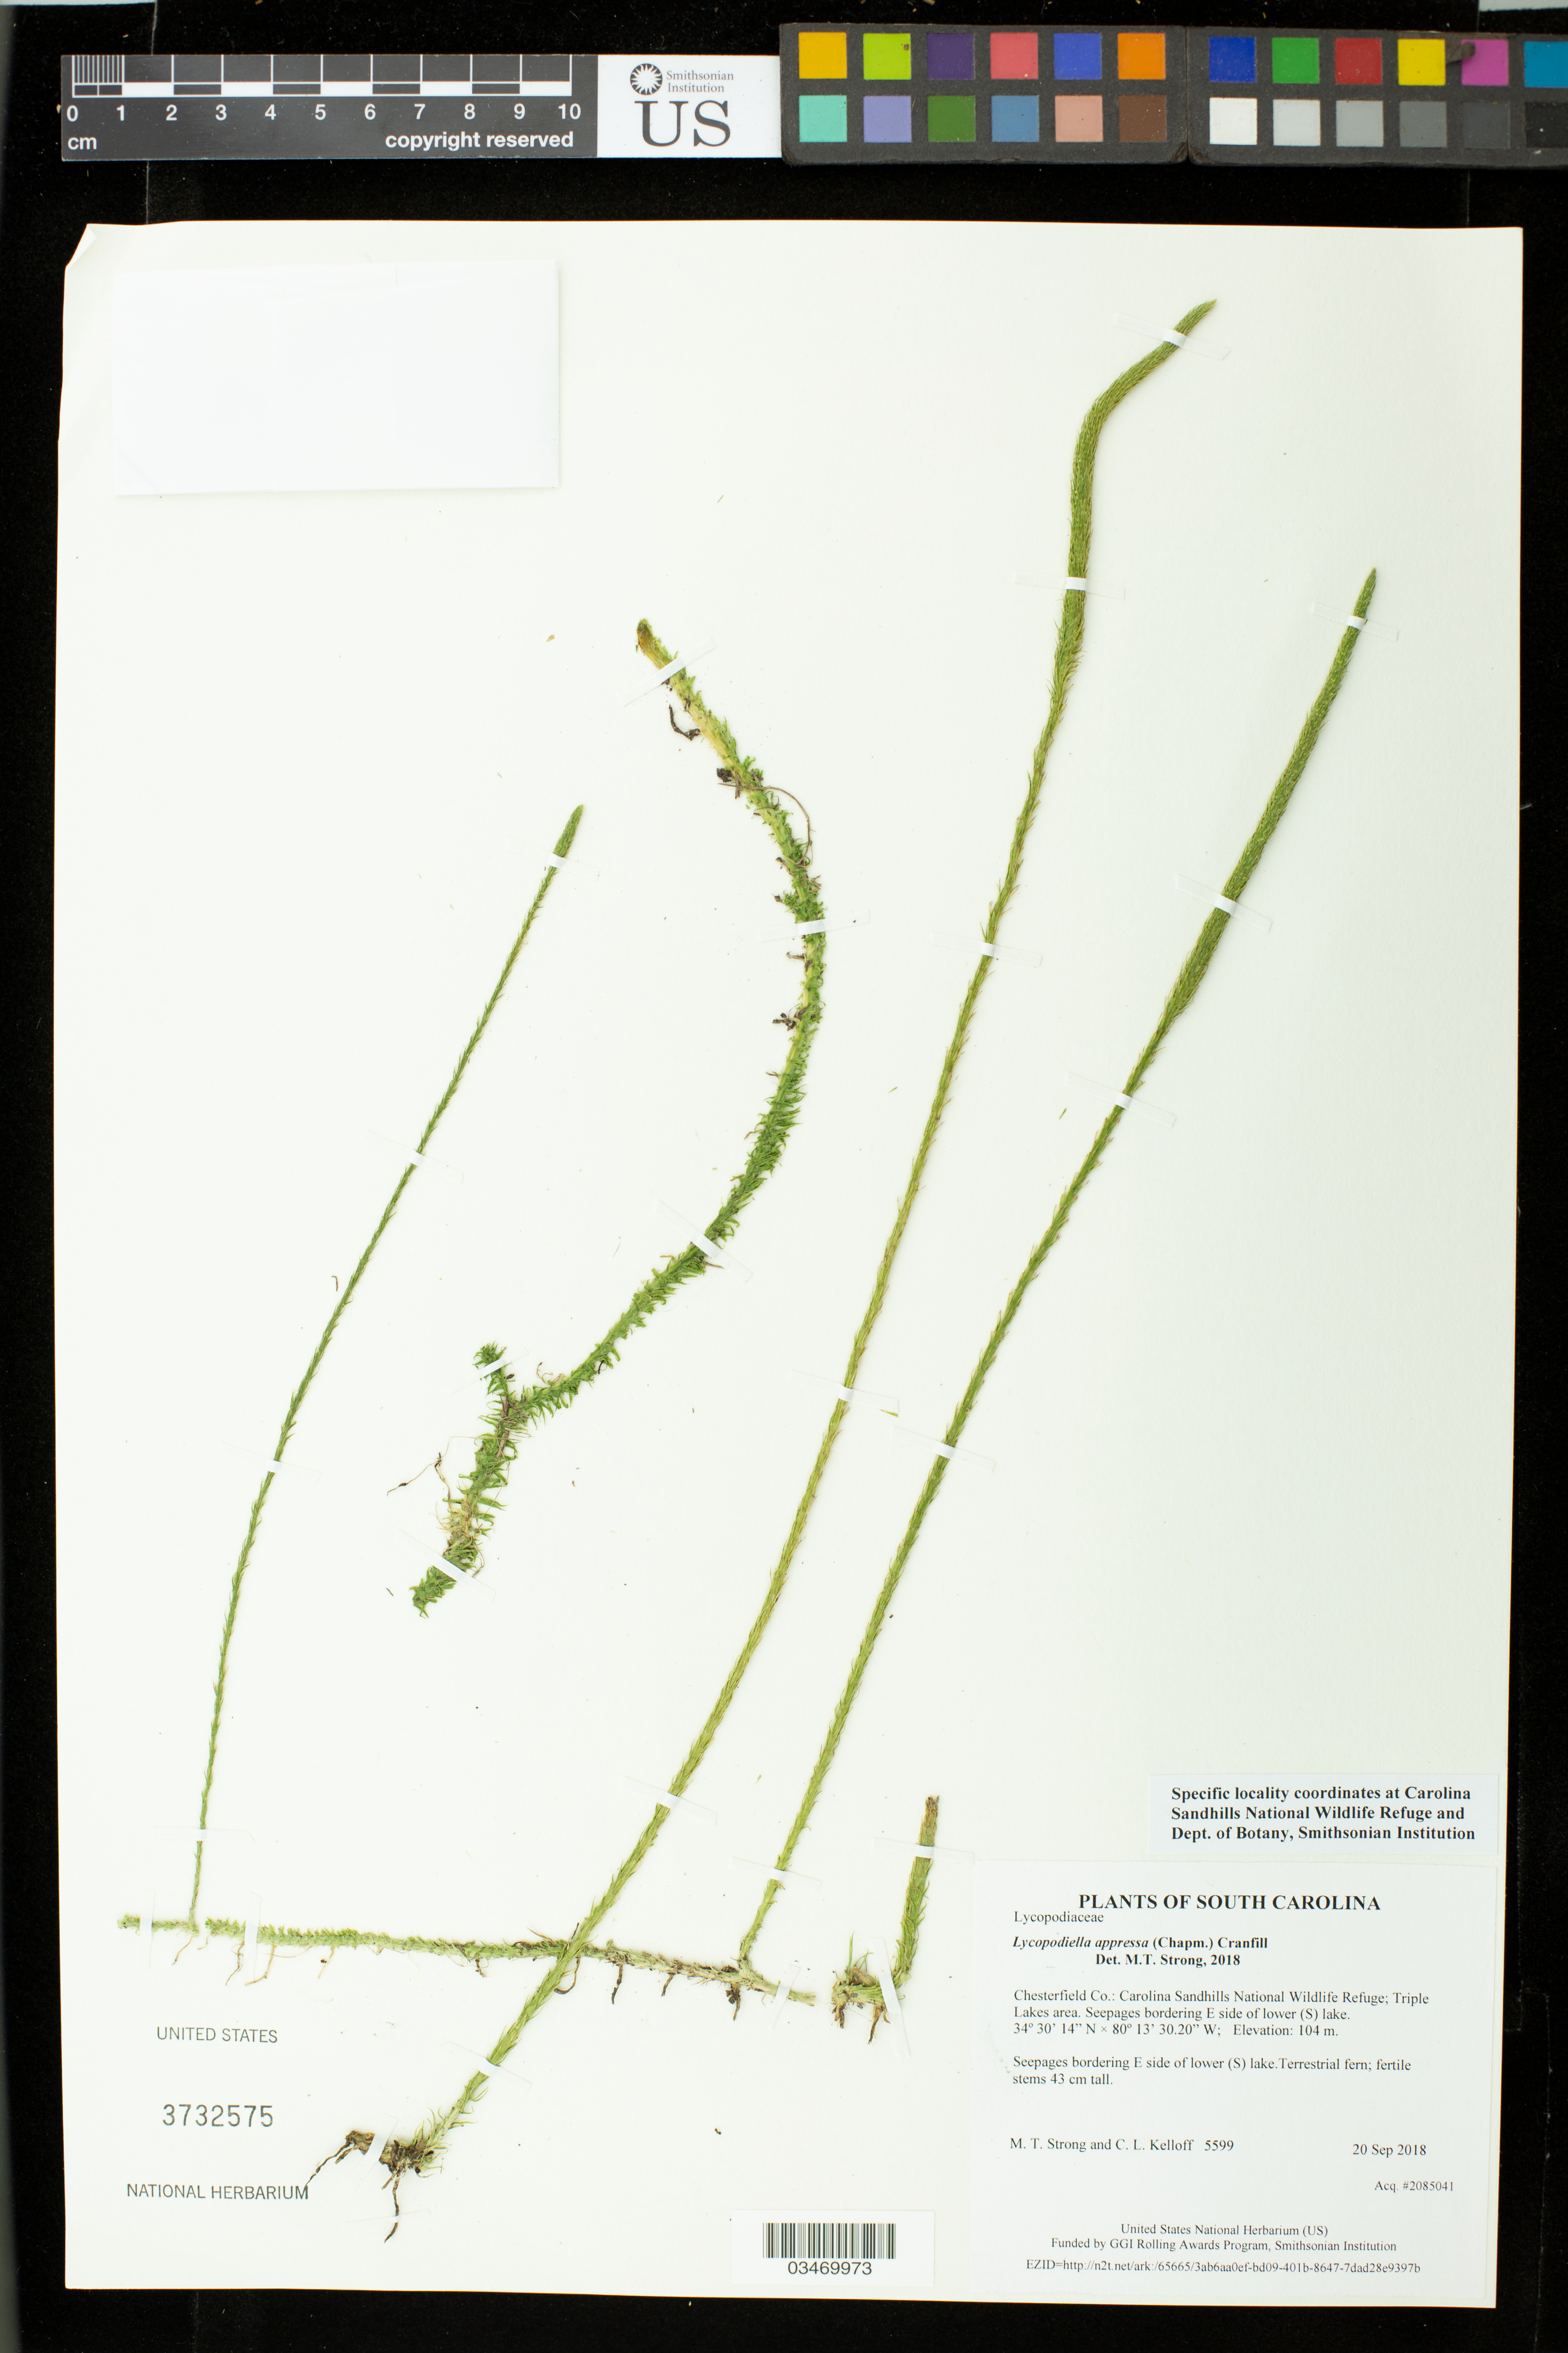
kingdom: Plantae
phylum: Tracheophyta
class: Lycopodiopsida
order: Lycopodiales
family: Lycopodiaceae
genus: Lycopodiella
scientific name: Lycopodiella appressa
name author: (Chapm.) Cranfill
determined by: Strong, M. T., (US), Smithsonian Institution - National Museum of Natural History (UNITED STATES)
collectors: M. T. Strong & C. L. Kelloff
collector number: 5599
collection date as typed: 20 Sep 2018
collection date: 2018-09-20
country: United States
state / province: South Carolina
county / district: Chesterfield Co.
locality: Carolina Sandhills National Wildlife Refuge; Triple Lakes area. Seepages bordering E side of lower (S) lake.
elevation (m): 104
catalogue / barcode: US 3732575